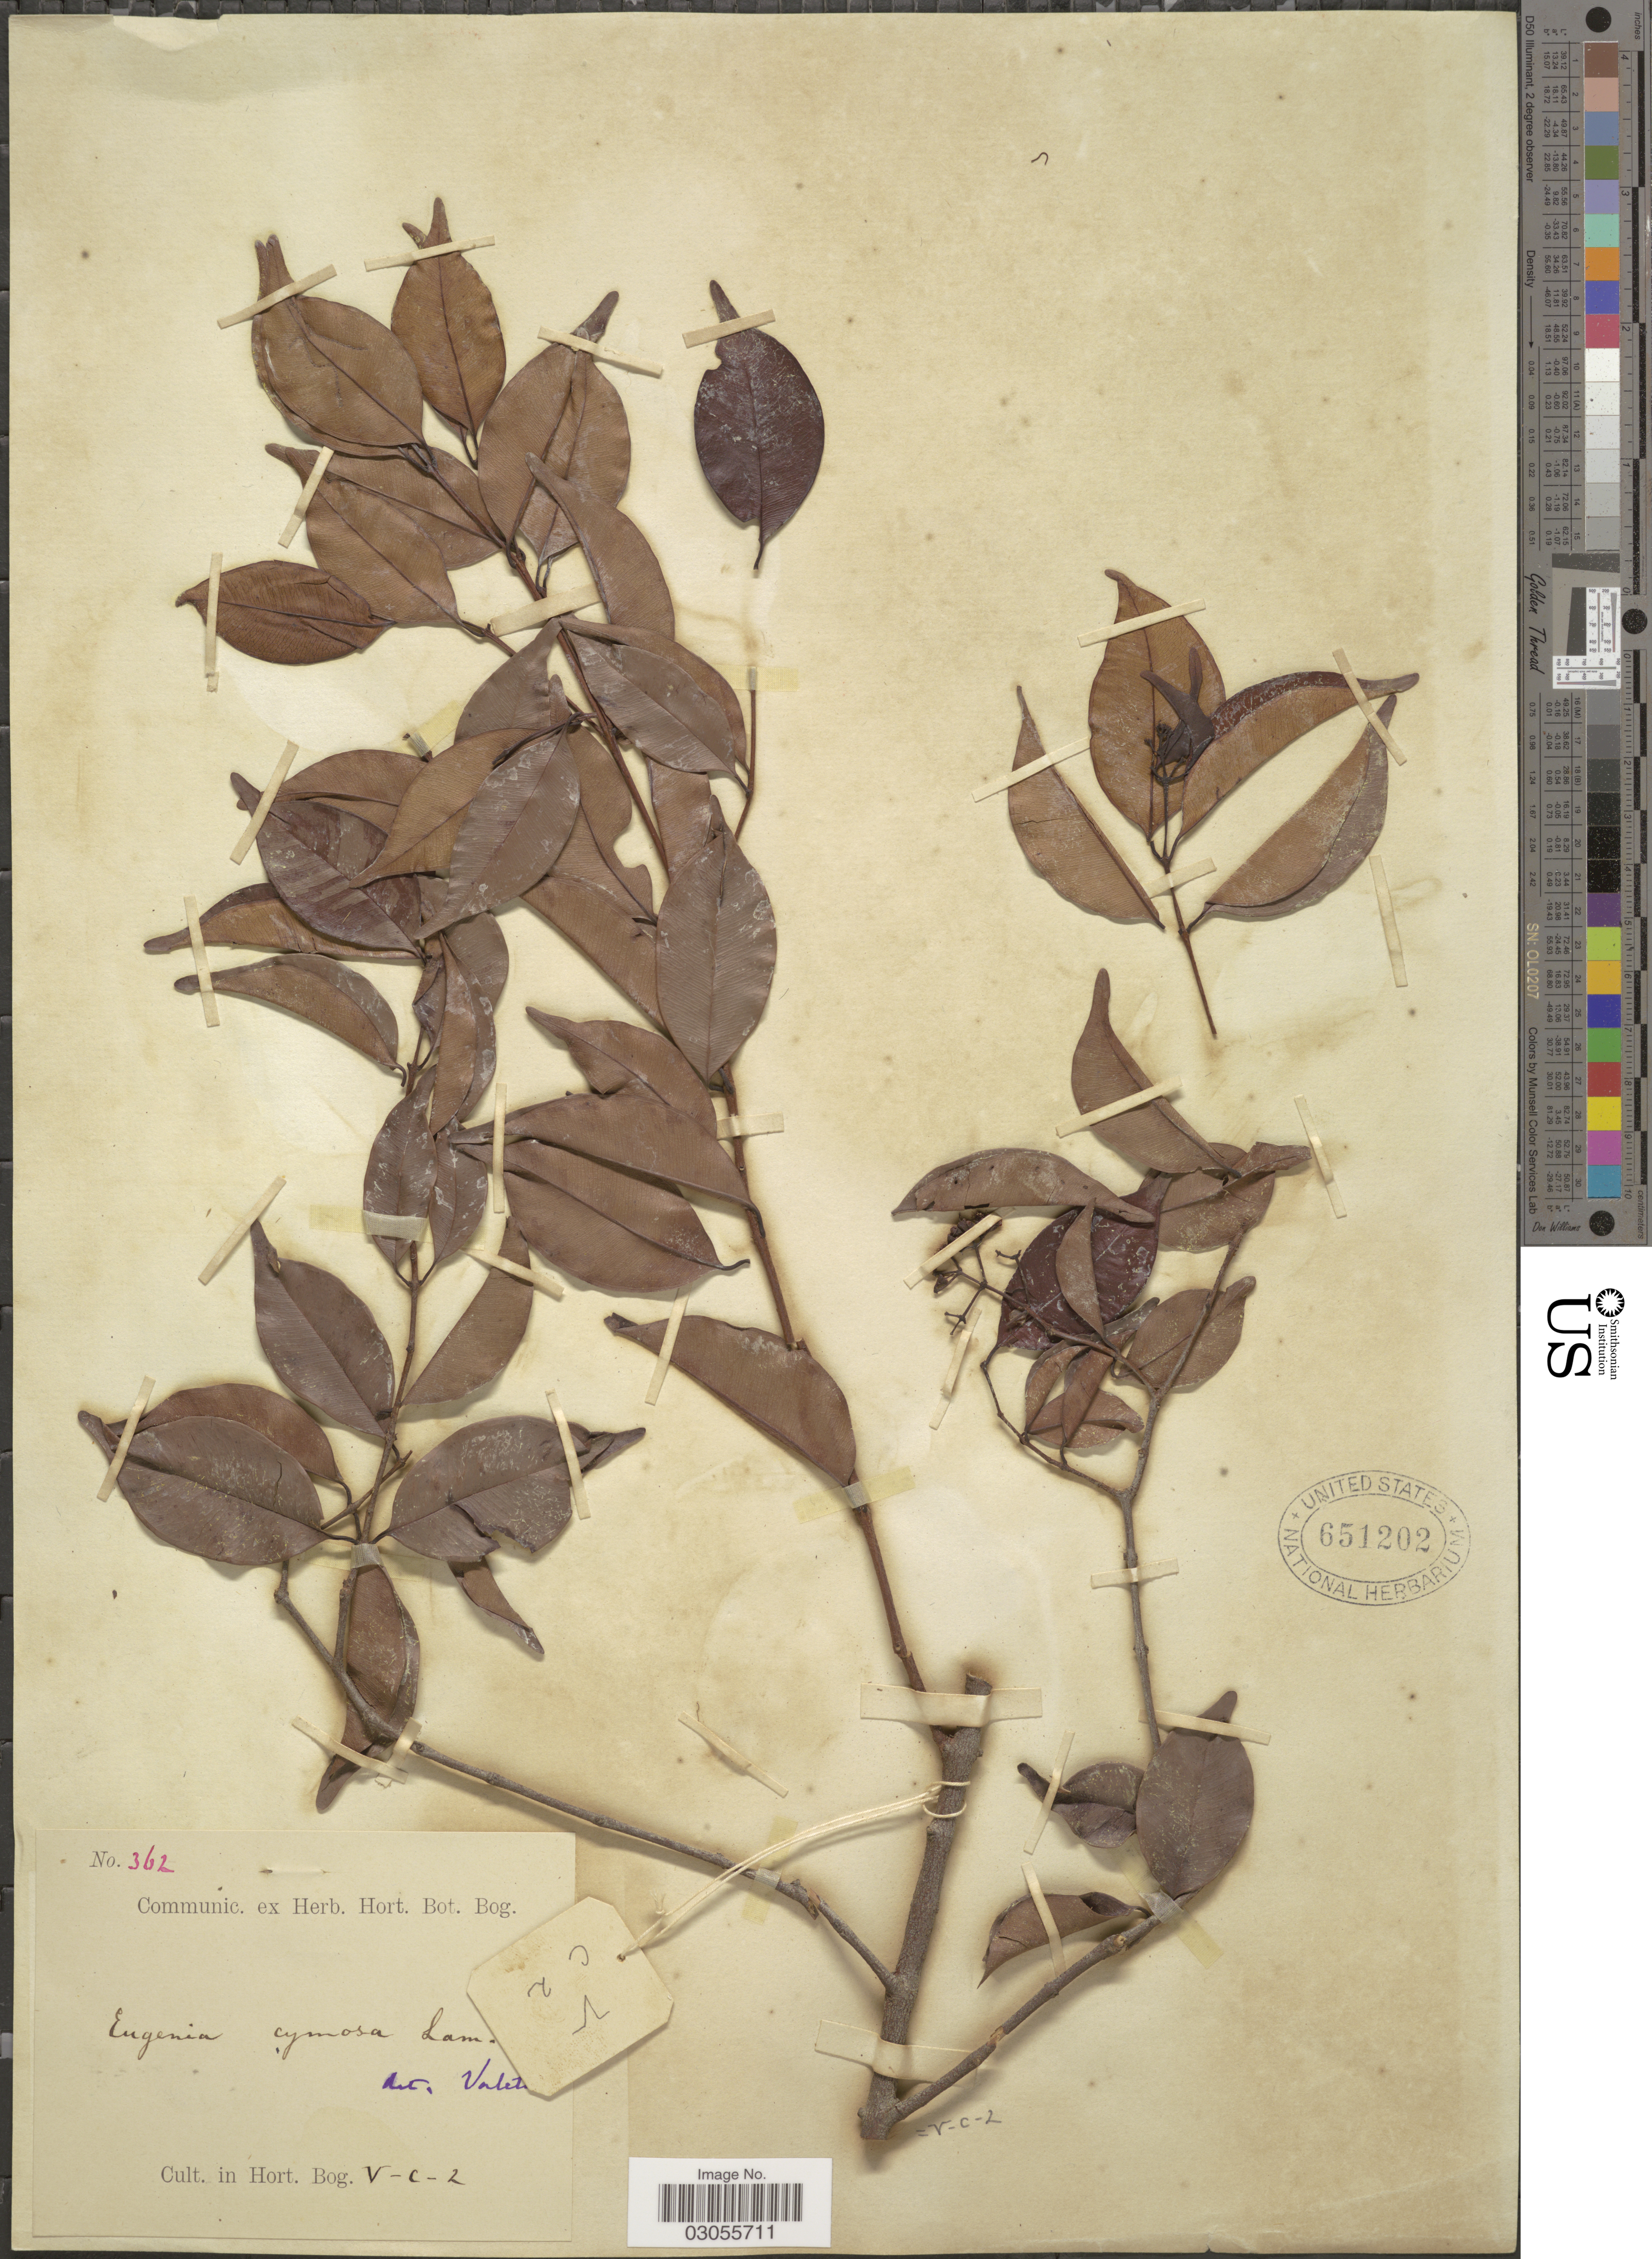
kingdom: Plantae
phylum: Tracheophyta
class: Magnoliopsida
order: Myrtales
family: Myrtaceae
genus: Syzygium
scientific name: Syzygium cymosum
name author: (Lam.) DC.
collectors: ex herb. Hort. Bot. Bog.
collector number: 362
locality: Hort. Bog.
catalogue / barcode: US 651202